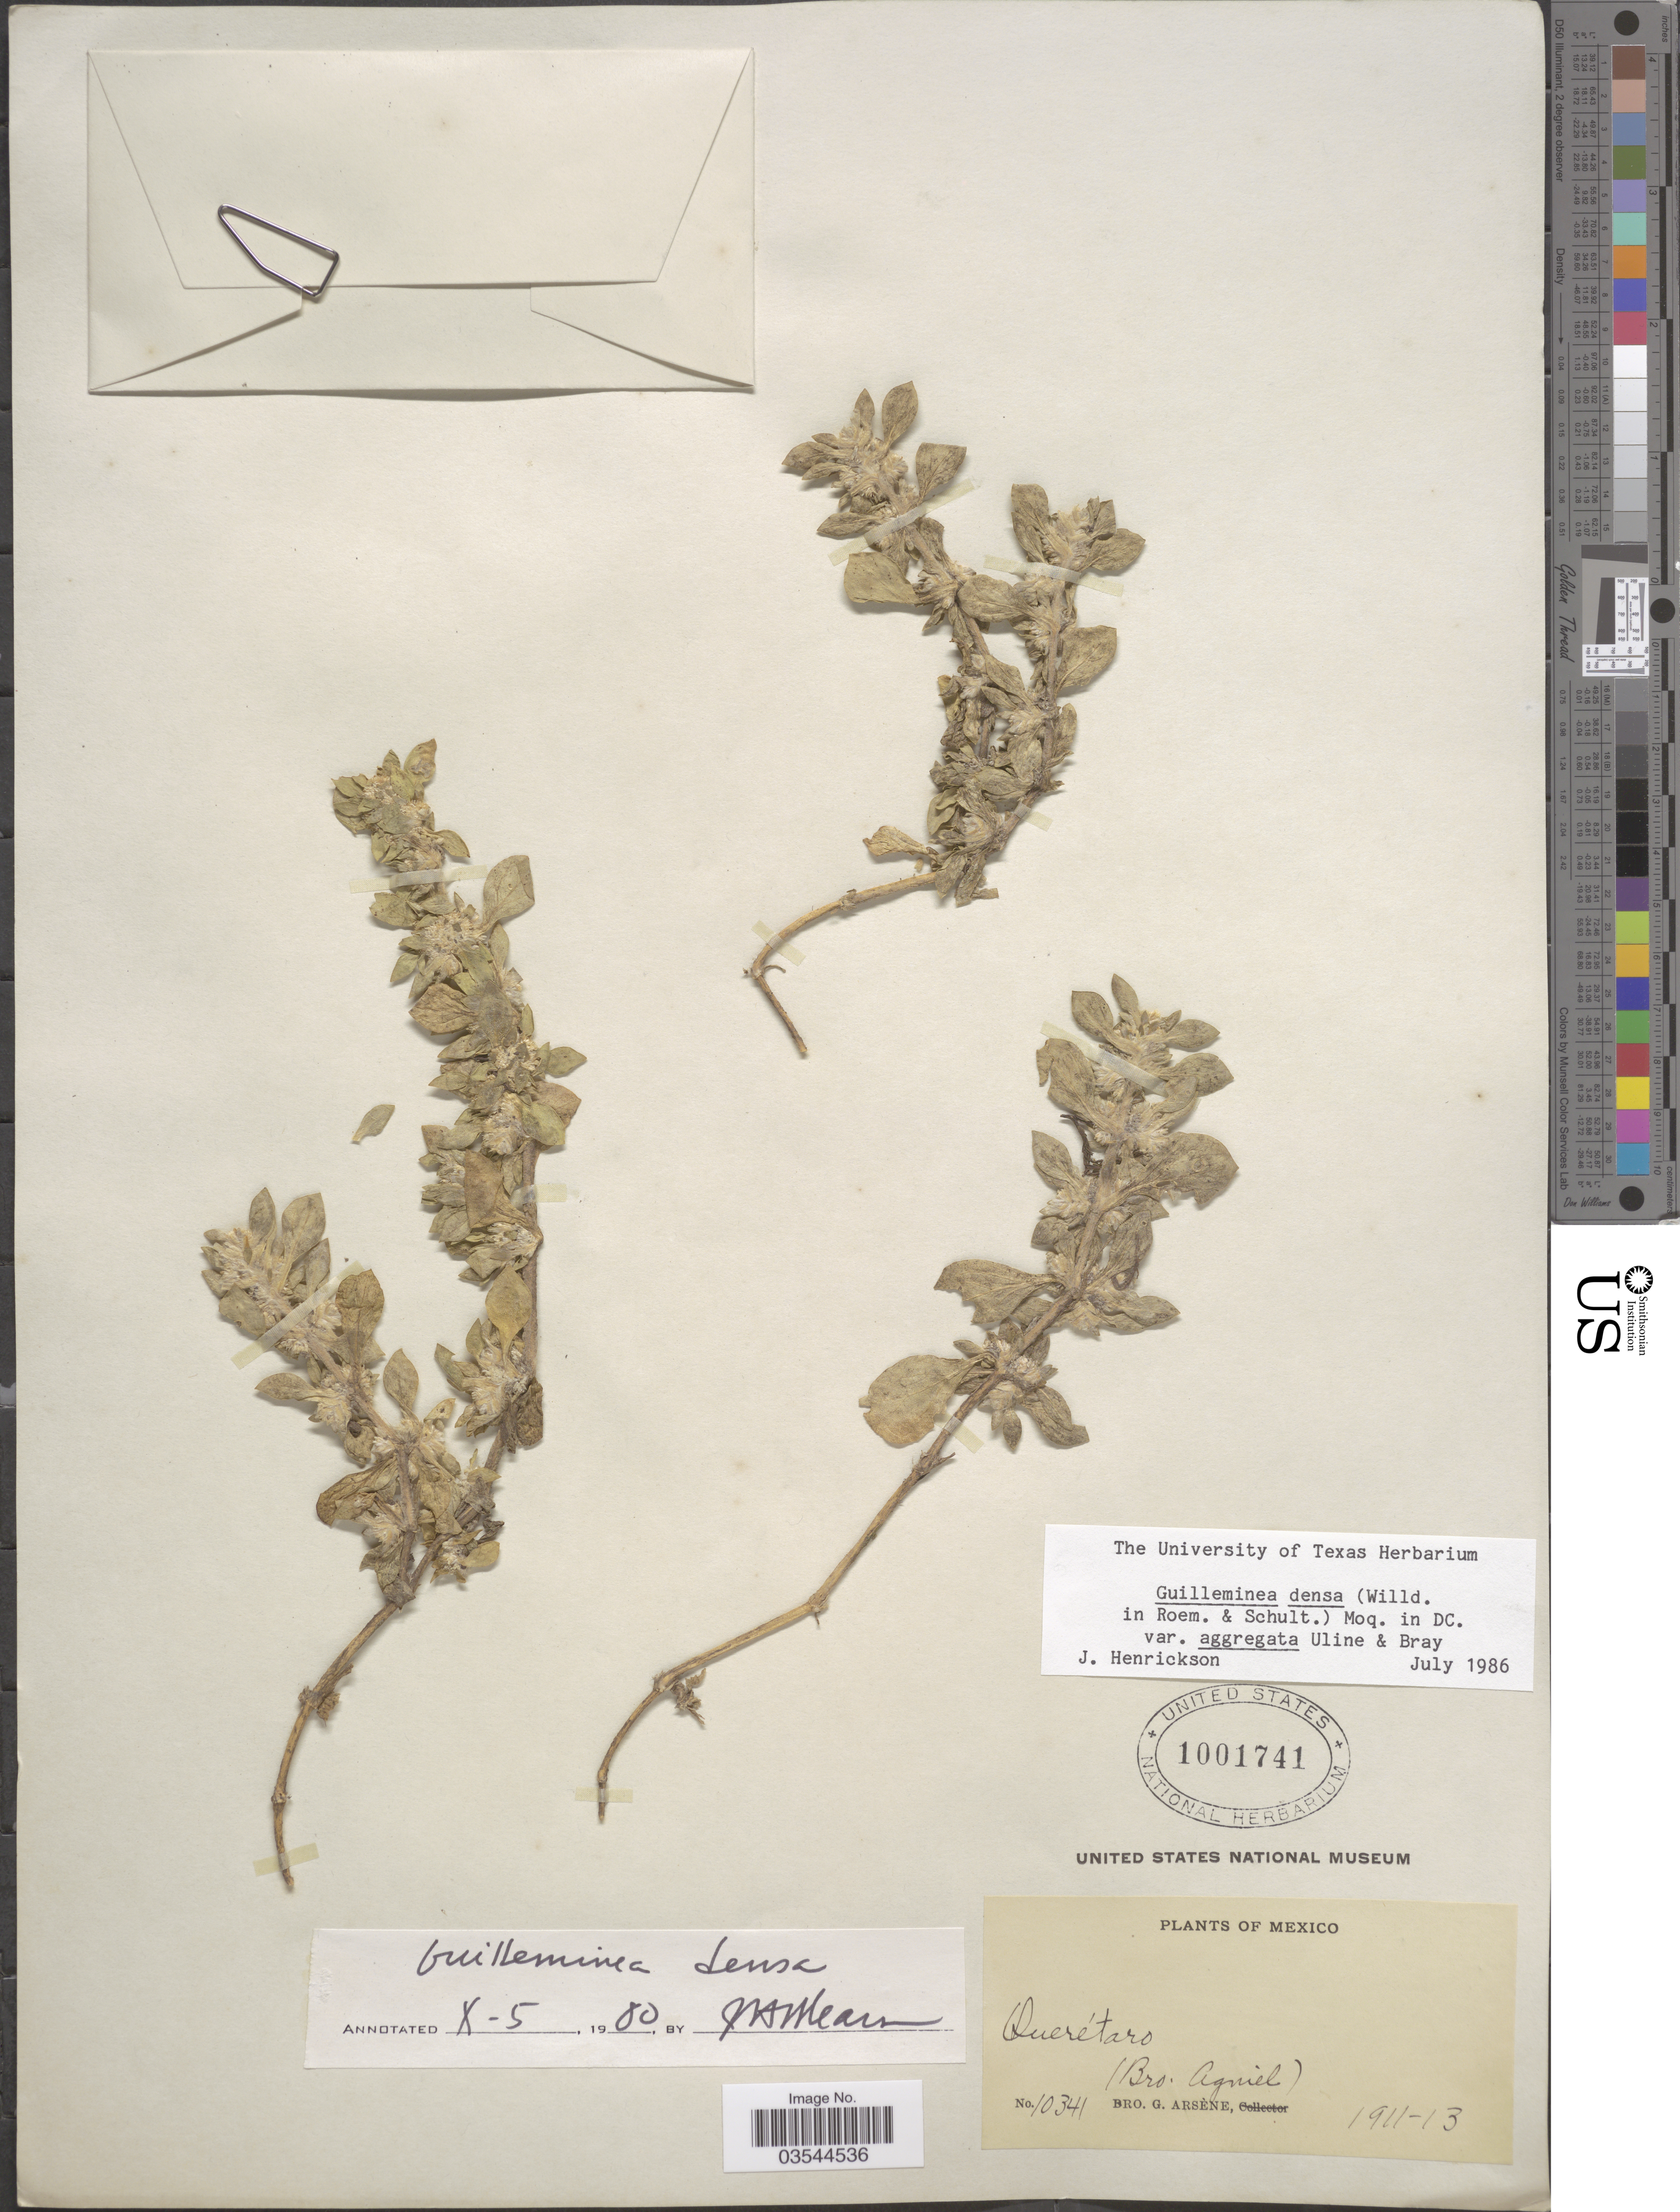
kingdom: Plantae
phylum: Tracheophyta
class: Magnoliopsida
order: Caryophyllales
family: Amaranthaceae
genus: Guilleminea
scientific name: Guilleminea densa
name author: (Humb. & Bonpl. ex Schult.) Moq.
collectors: Bro. G. Arsène & Bro. Agniel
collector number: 10341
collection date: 1911/1913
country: Mexico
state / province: Querétaro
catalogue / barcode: US 1001741